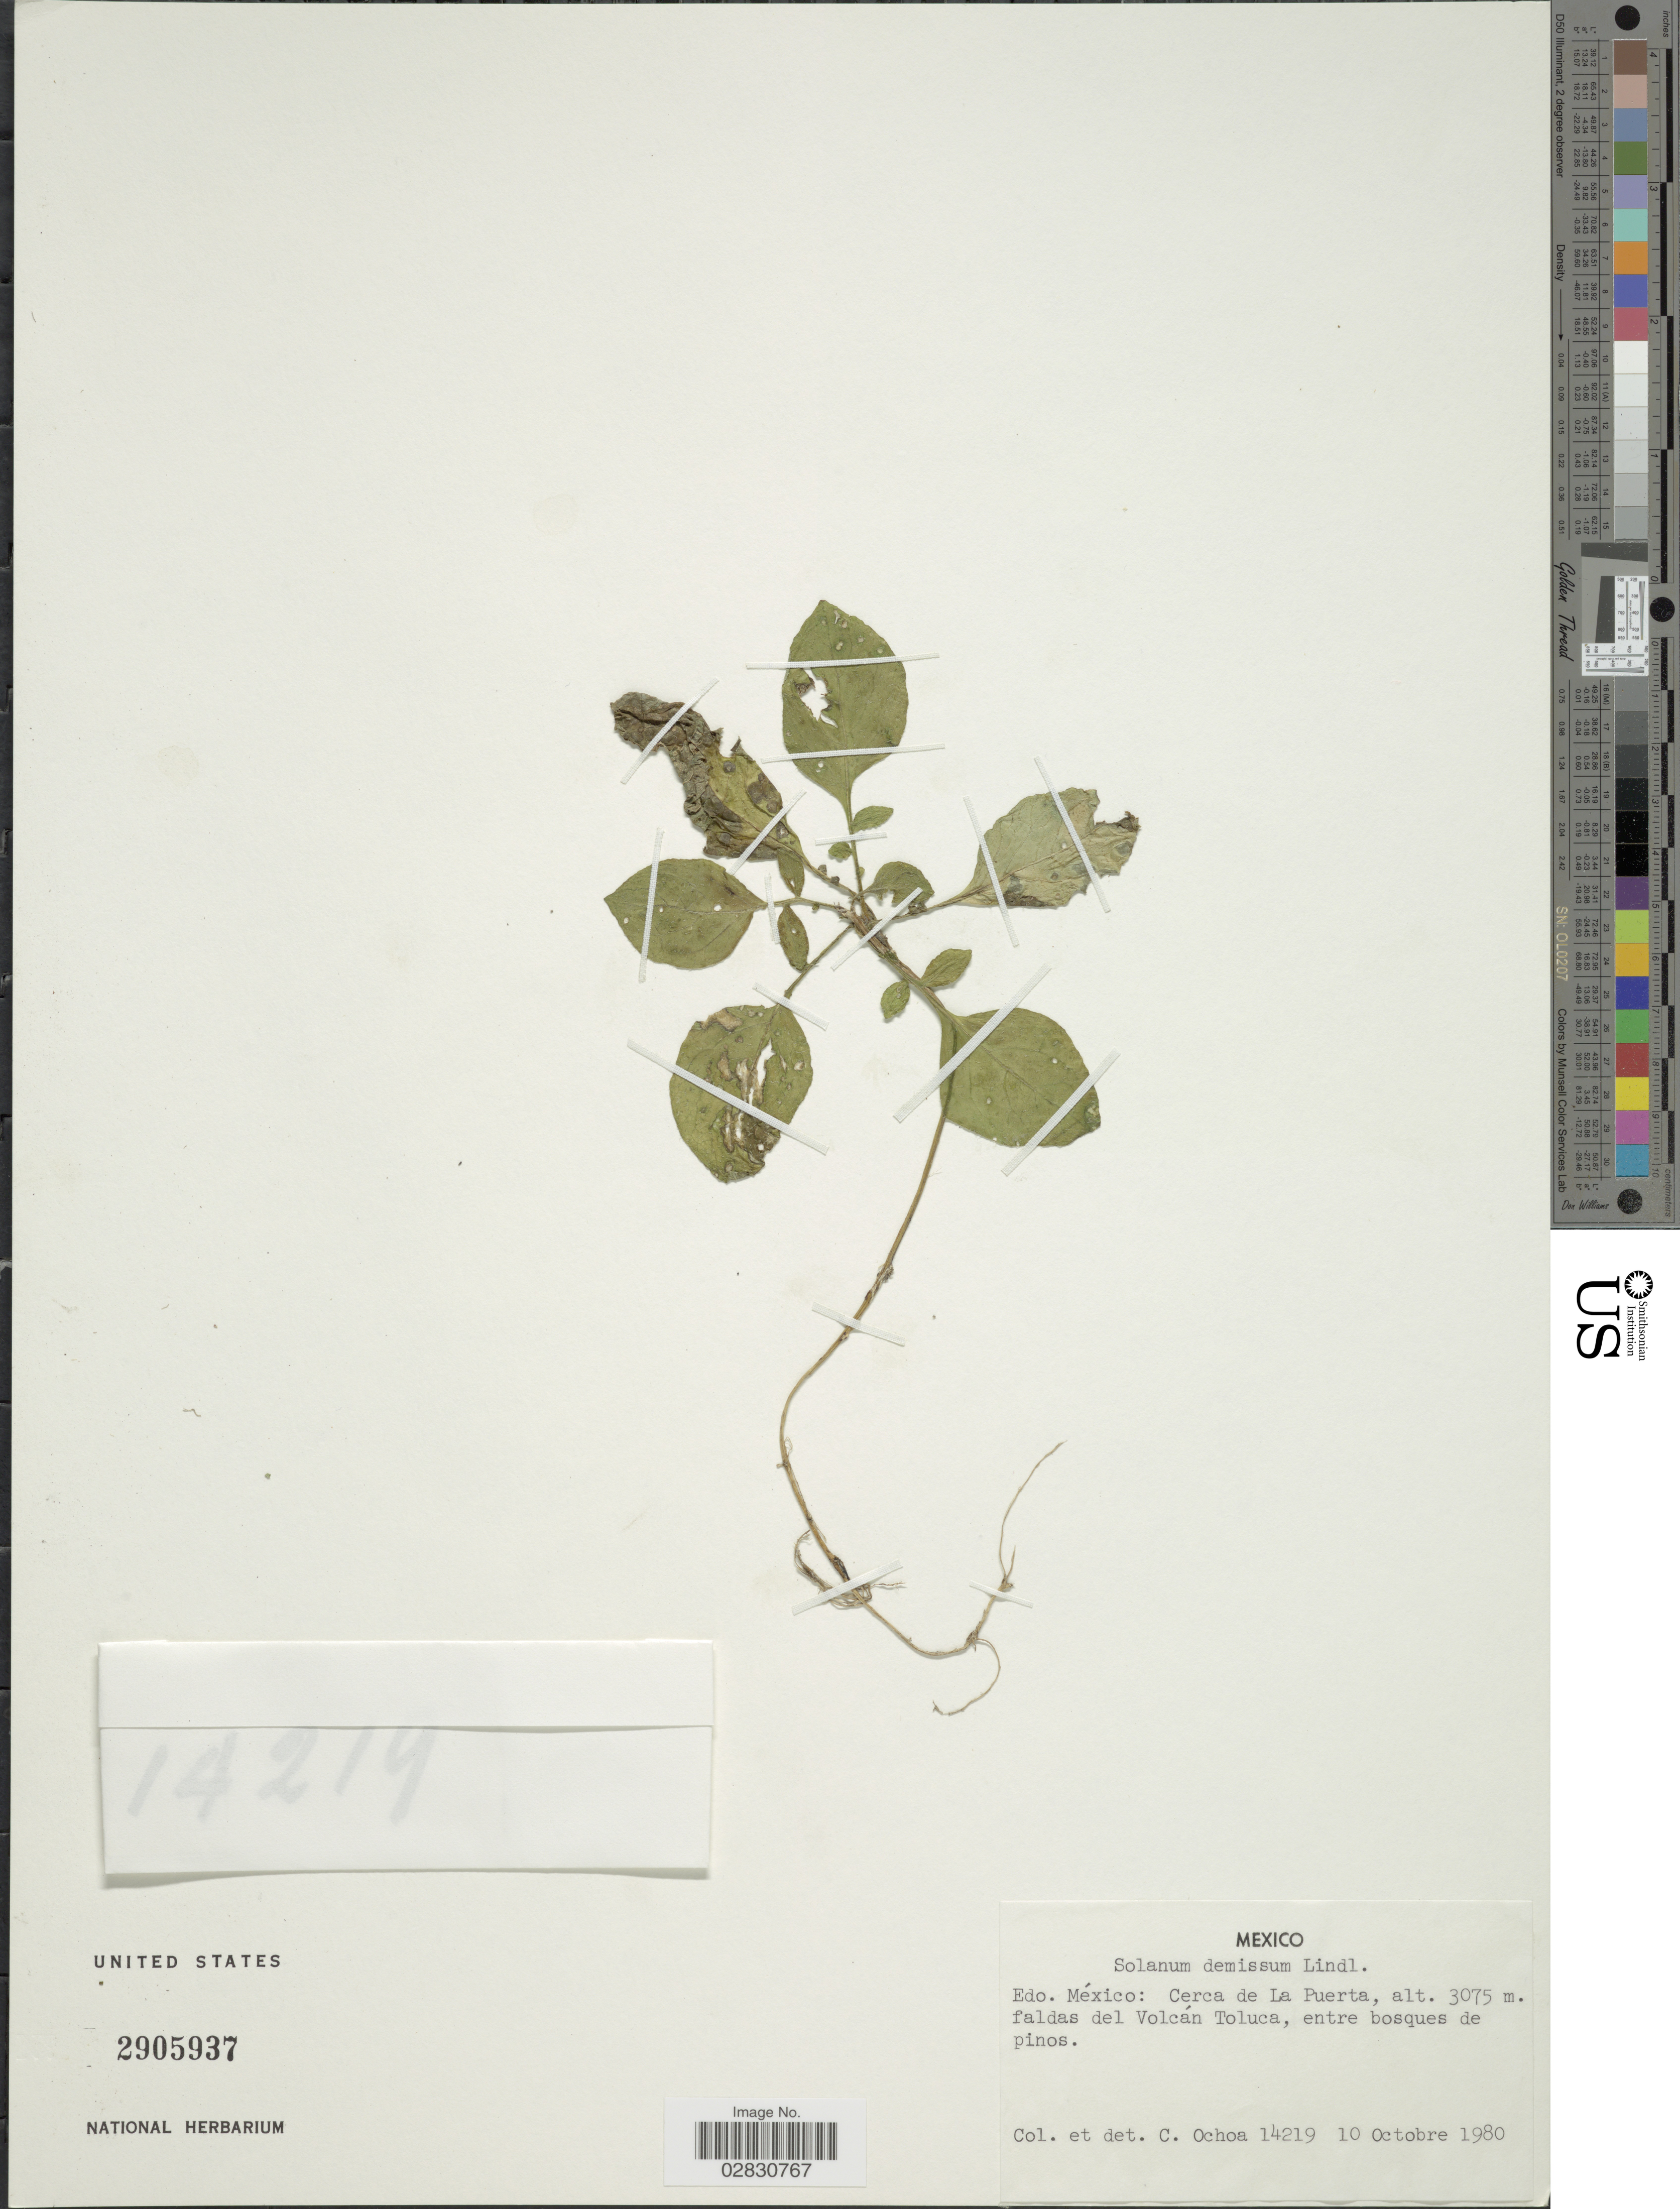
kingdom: Plantae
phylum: Tracheophyta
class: Magnoliopsida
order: Solanales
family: Solanaceae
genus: Solanum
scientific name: Solanum demissum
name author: Lindl.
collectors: C. Ochoa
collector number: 14219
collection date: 1980-10-10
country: Mexico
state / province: México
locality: Edo. México: Cerca de La Puerta, faldas del Volcán Toluca, entre bosques de pinos.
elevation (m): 3075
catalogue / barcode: US 2905937